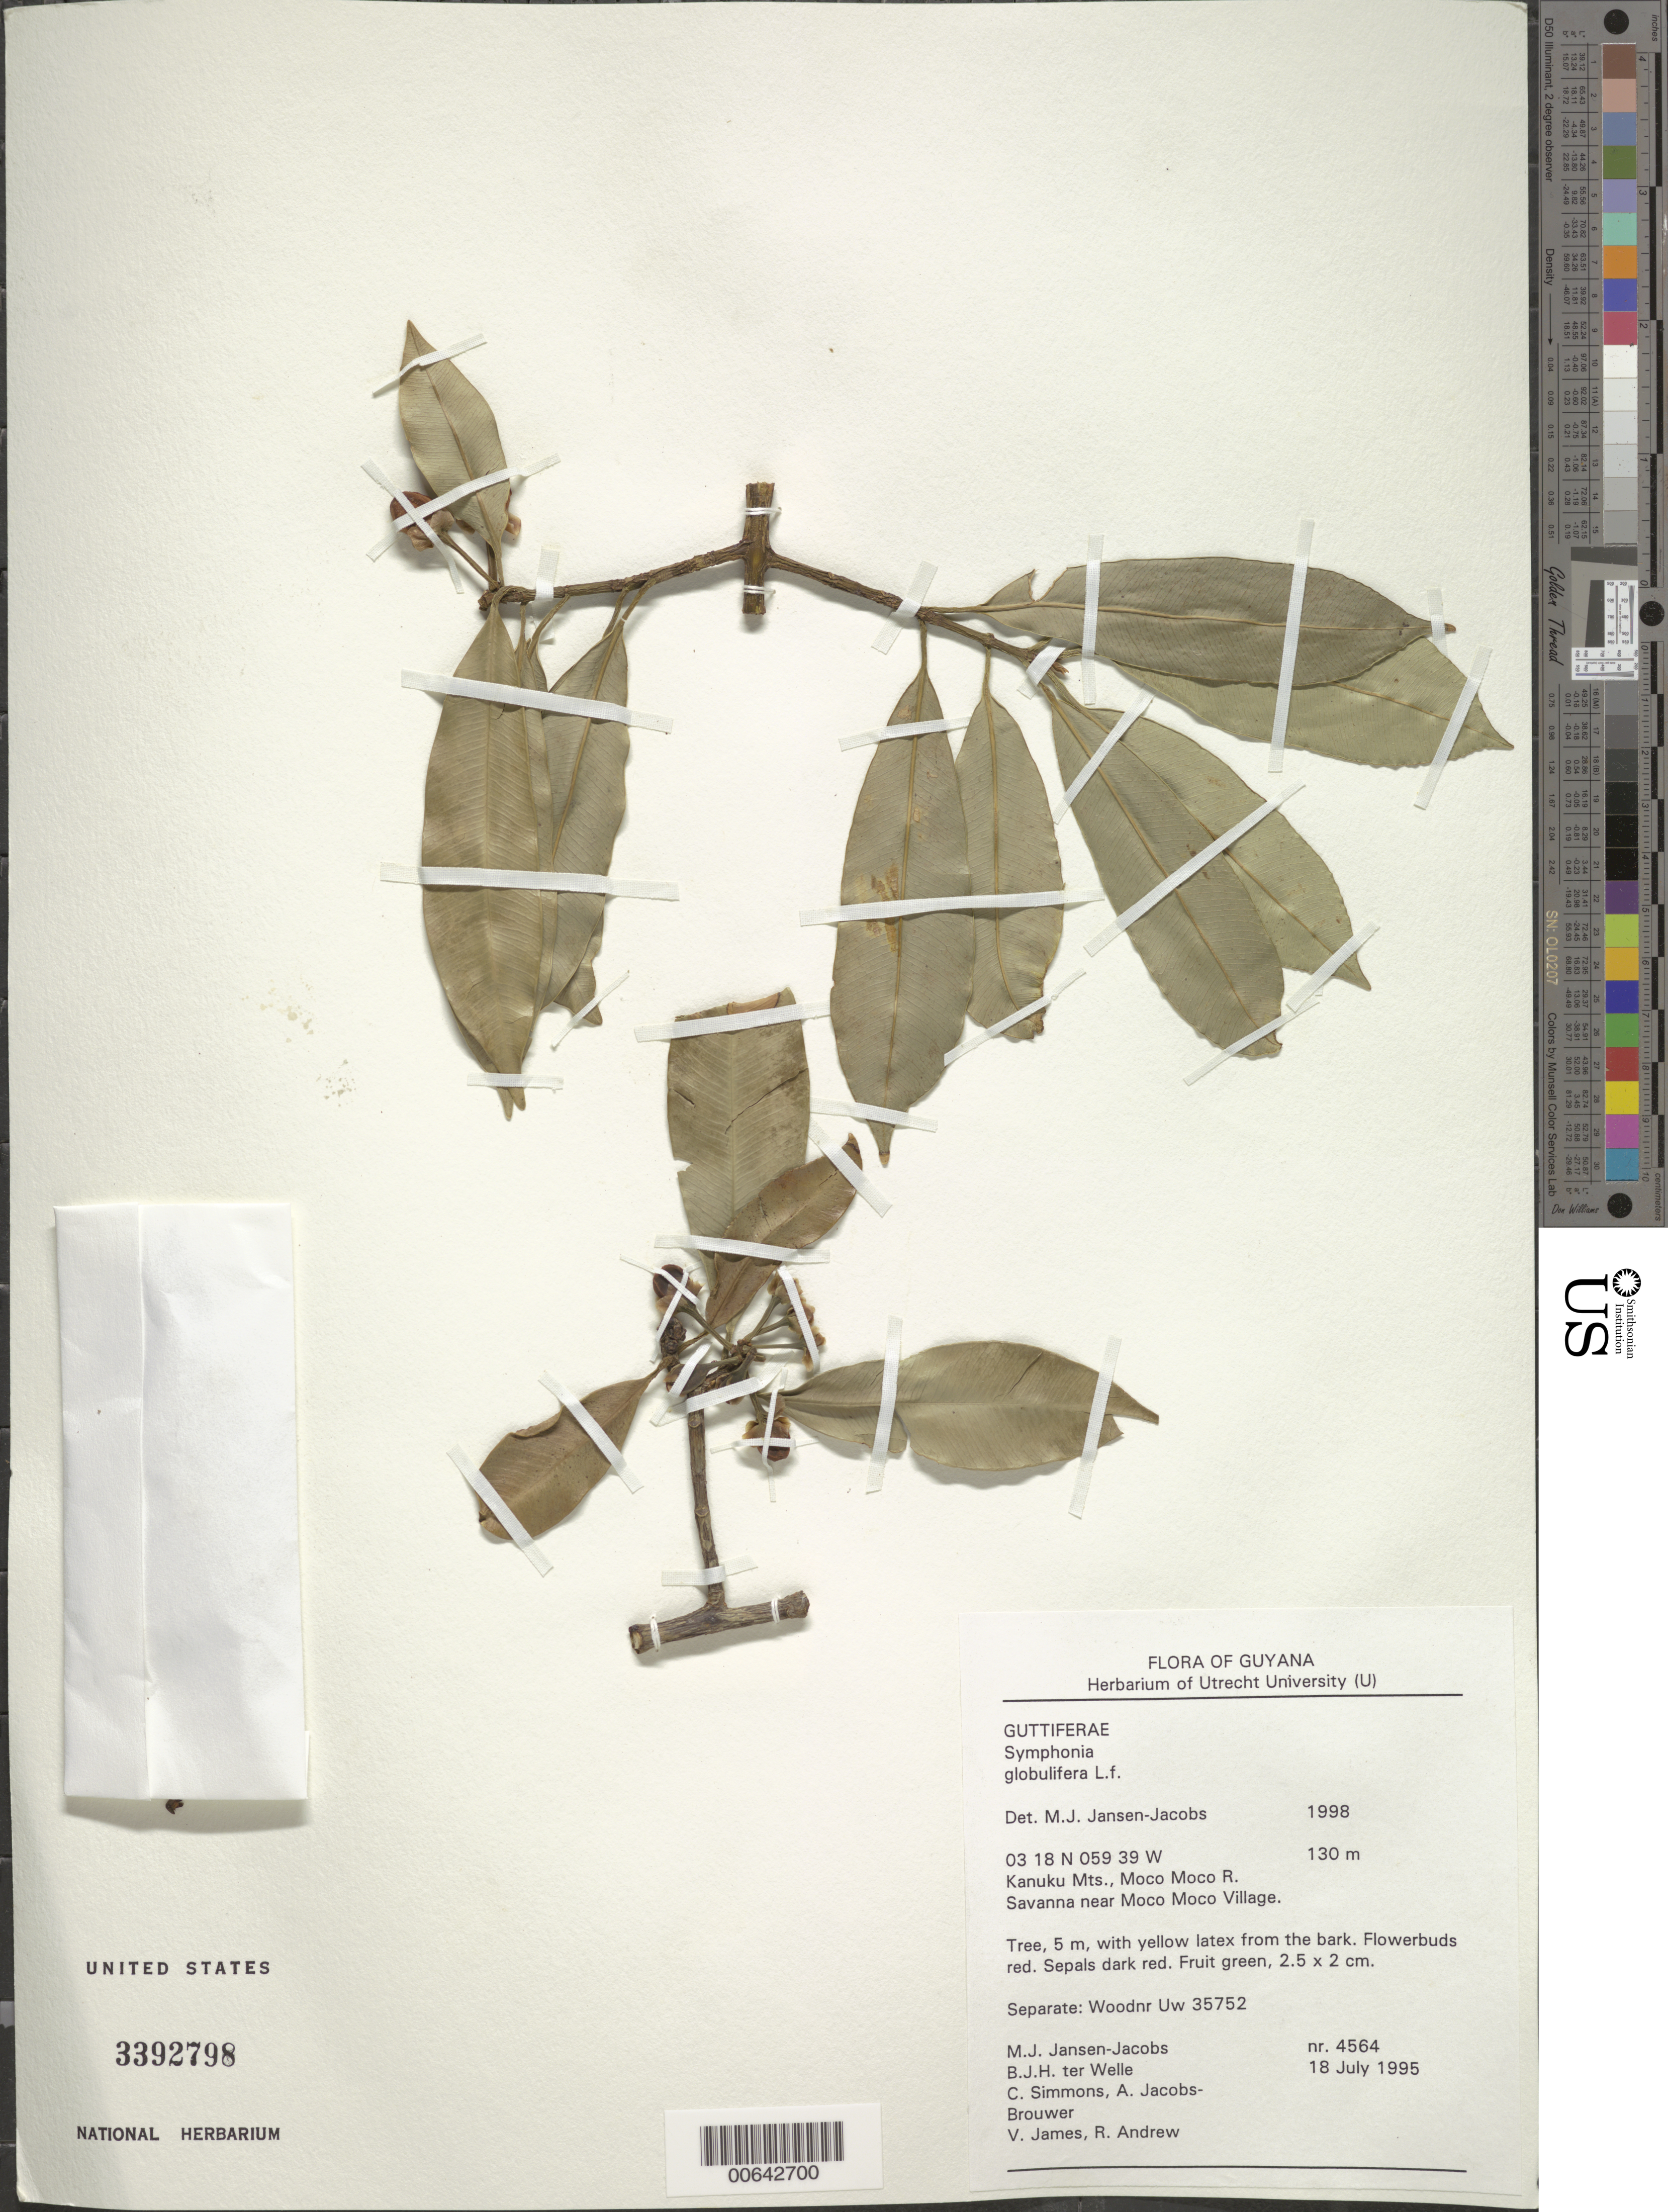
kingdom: Plantae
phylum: Tracheophyta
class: Magnoliopsida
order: Malpighiales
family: Clusiaceae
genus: Symphonia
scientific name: Symphonia globulifera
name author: L. f.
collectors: M. J. Jansen-Jacobs, B. ter Welle, C. Simmons, A. Jacobs-Brouwer & et al.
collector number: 4564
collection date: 1995-07-18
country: Guyana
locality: Kanuku Mts., Moco Moco R. Savanna near Moco Moco Village.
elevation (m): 130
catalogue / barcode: US 3392798